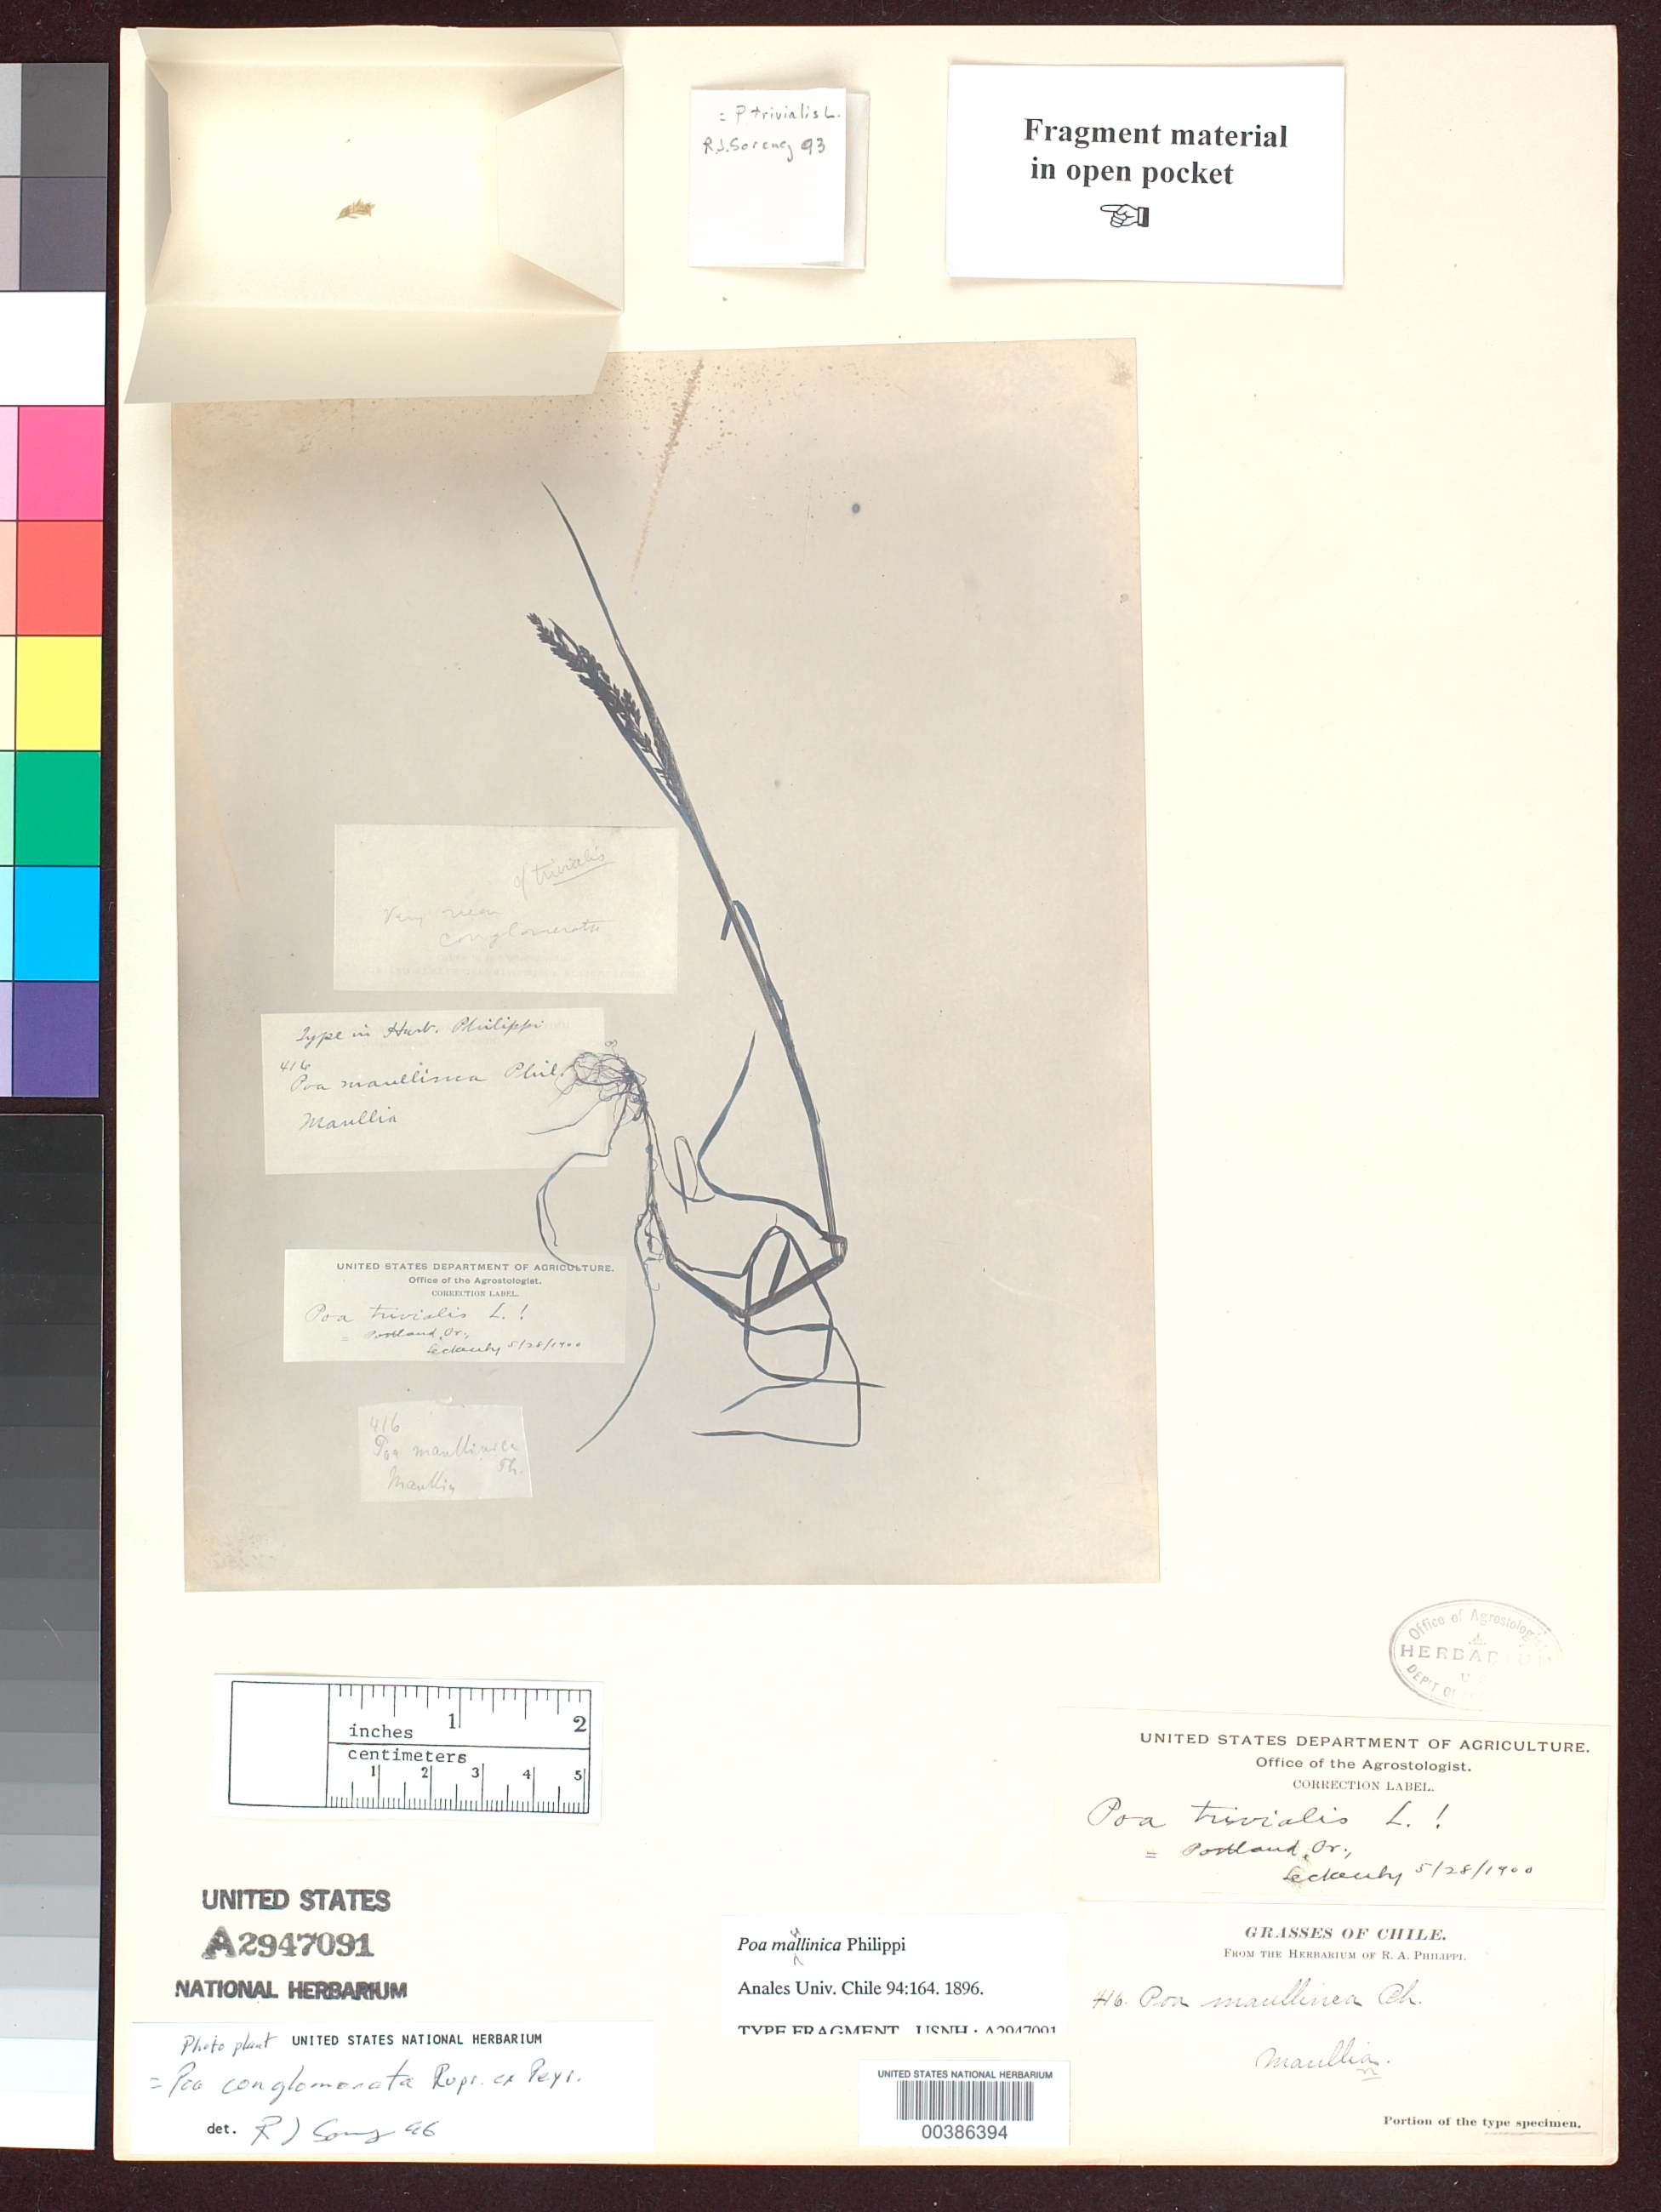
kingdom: Plantae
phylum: Tracheophyta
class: Liliopsida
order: Poales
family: Poaceae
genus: Poa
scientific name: Poa maullinica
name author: Phil.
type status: Type Fragment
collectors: R. A. Philippi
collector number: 416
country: Chile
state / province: Los Lagos (X)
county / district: Llanquihue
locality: Maullin.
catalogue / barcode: US 2947091A